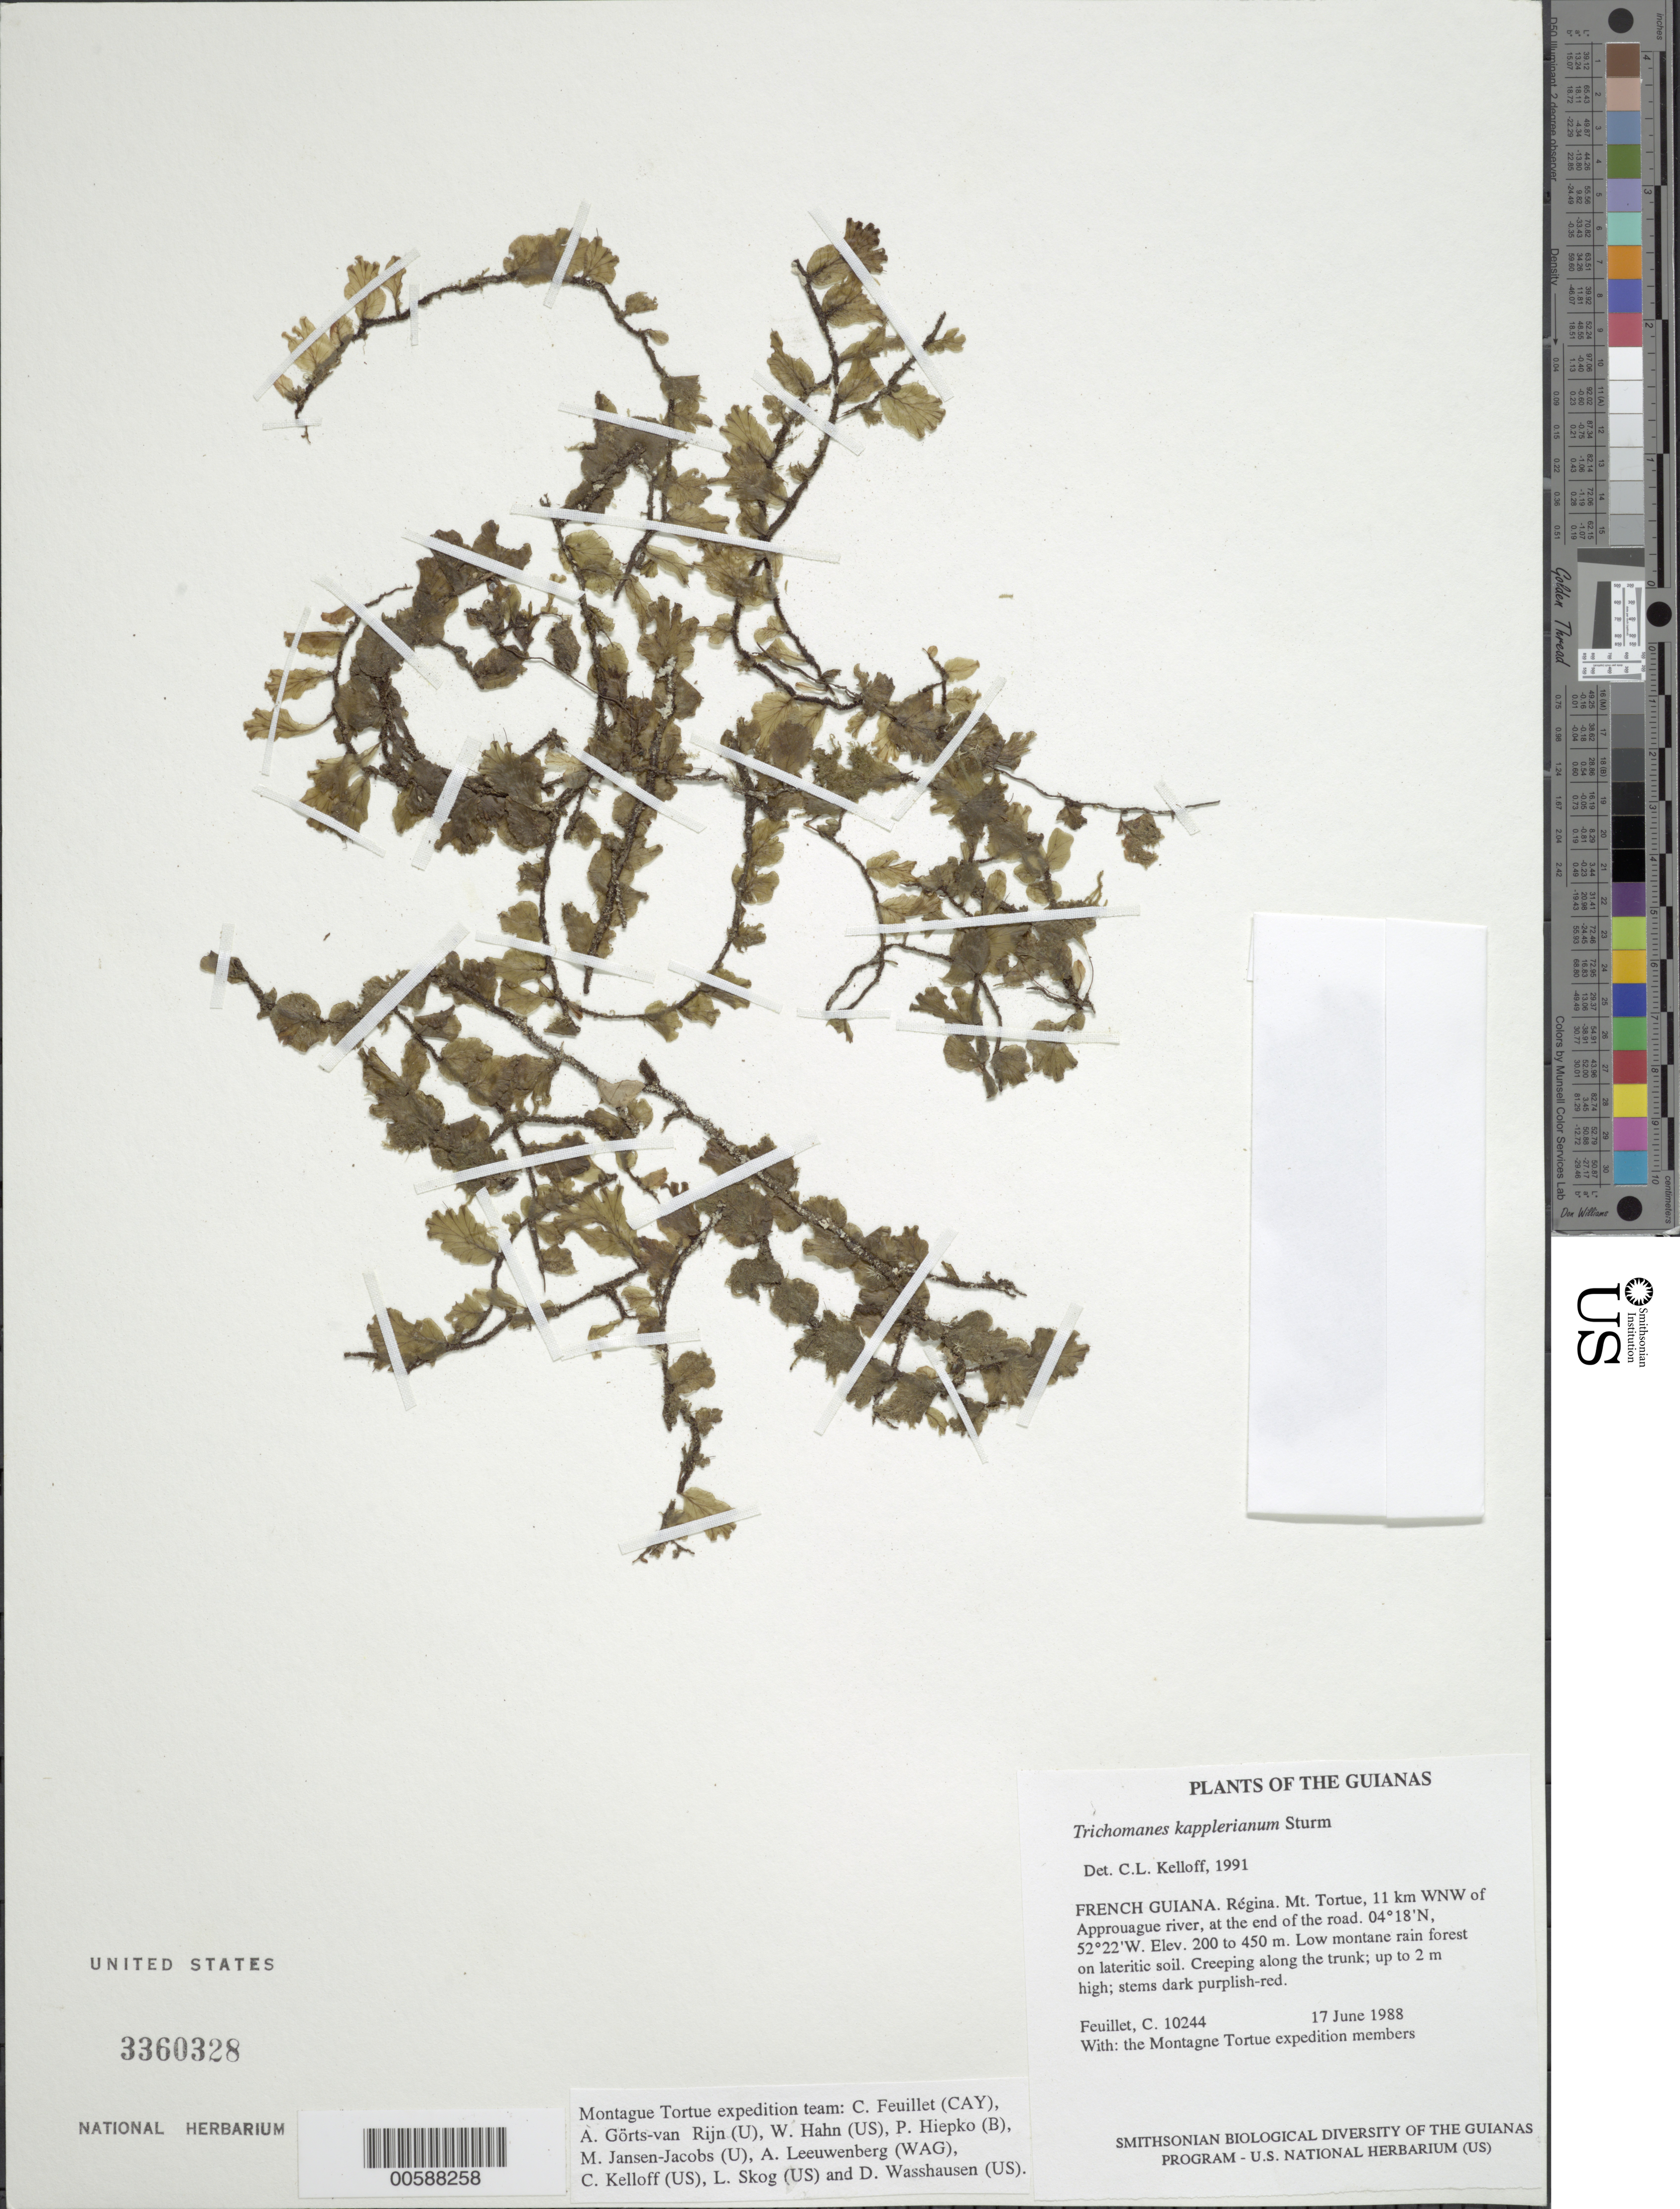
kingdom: Plantae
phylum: Tracheophyta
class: Polypodiopsida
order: Hymenophyllales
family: Hymenophyllaceae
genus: Didymoglossum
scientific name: Didymoglossum kapplerianum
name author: (Sturm) Ebihara & Dubuisson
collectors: C. Feuillet & Montagne Torte Exped. members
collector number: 10244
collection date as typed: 17 June 1988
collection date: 1988-06-17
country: French Guiana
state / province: Cayenne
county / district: Regina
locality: Mt. Tortue, 11 km WNW of Approuague river, at the end of the road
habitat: Low montane rain forest on lateritic soil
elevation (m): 200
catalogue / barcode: US 3360328